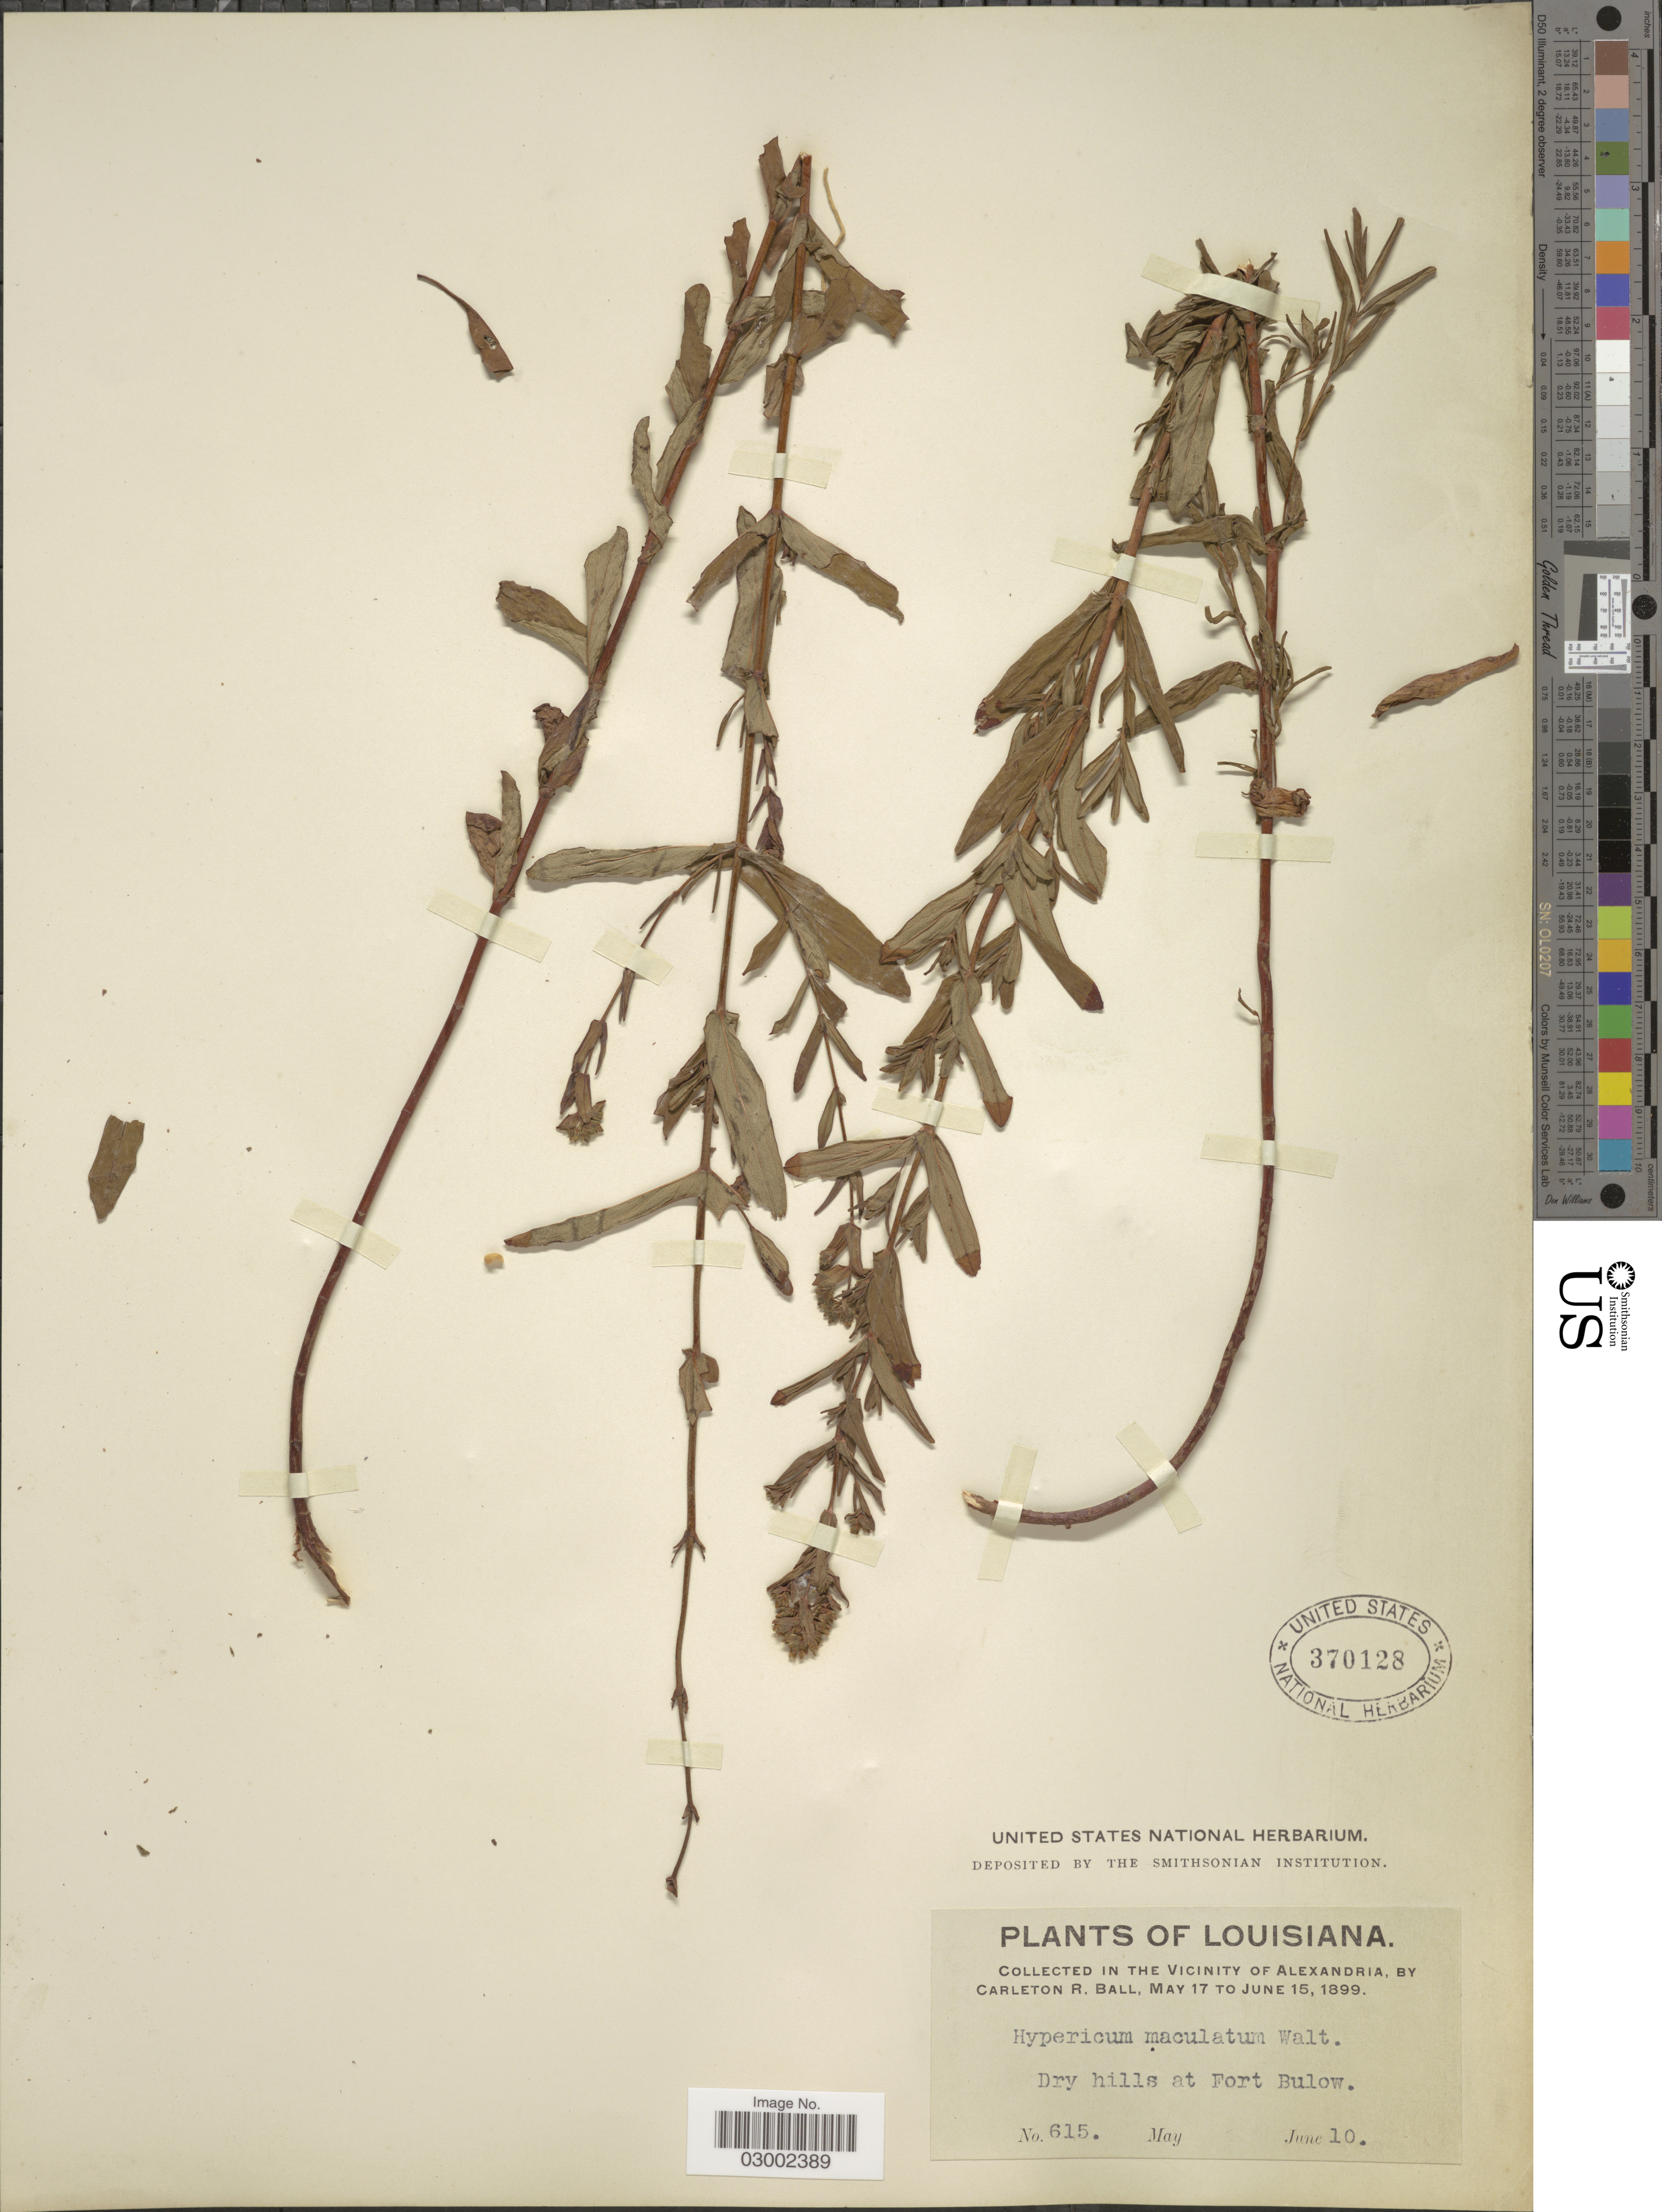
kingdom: Plantae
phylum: Tracheophyta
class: Magnoliopsida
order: Malpighiales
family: Hypericaceae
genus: Hypericum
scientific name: Hypericum punctatum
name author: Lam.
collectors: C. R. Ball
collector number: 615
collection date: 1899-06-10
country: United States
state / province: Louisiana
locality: In the vicinity of Alexandria. Dry hills at Fort Bulow.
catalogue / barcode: US 370128